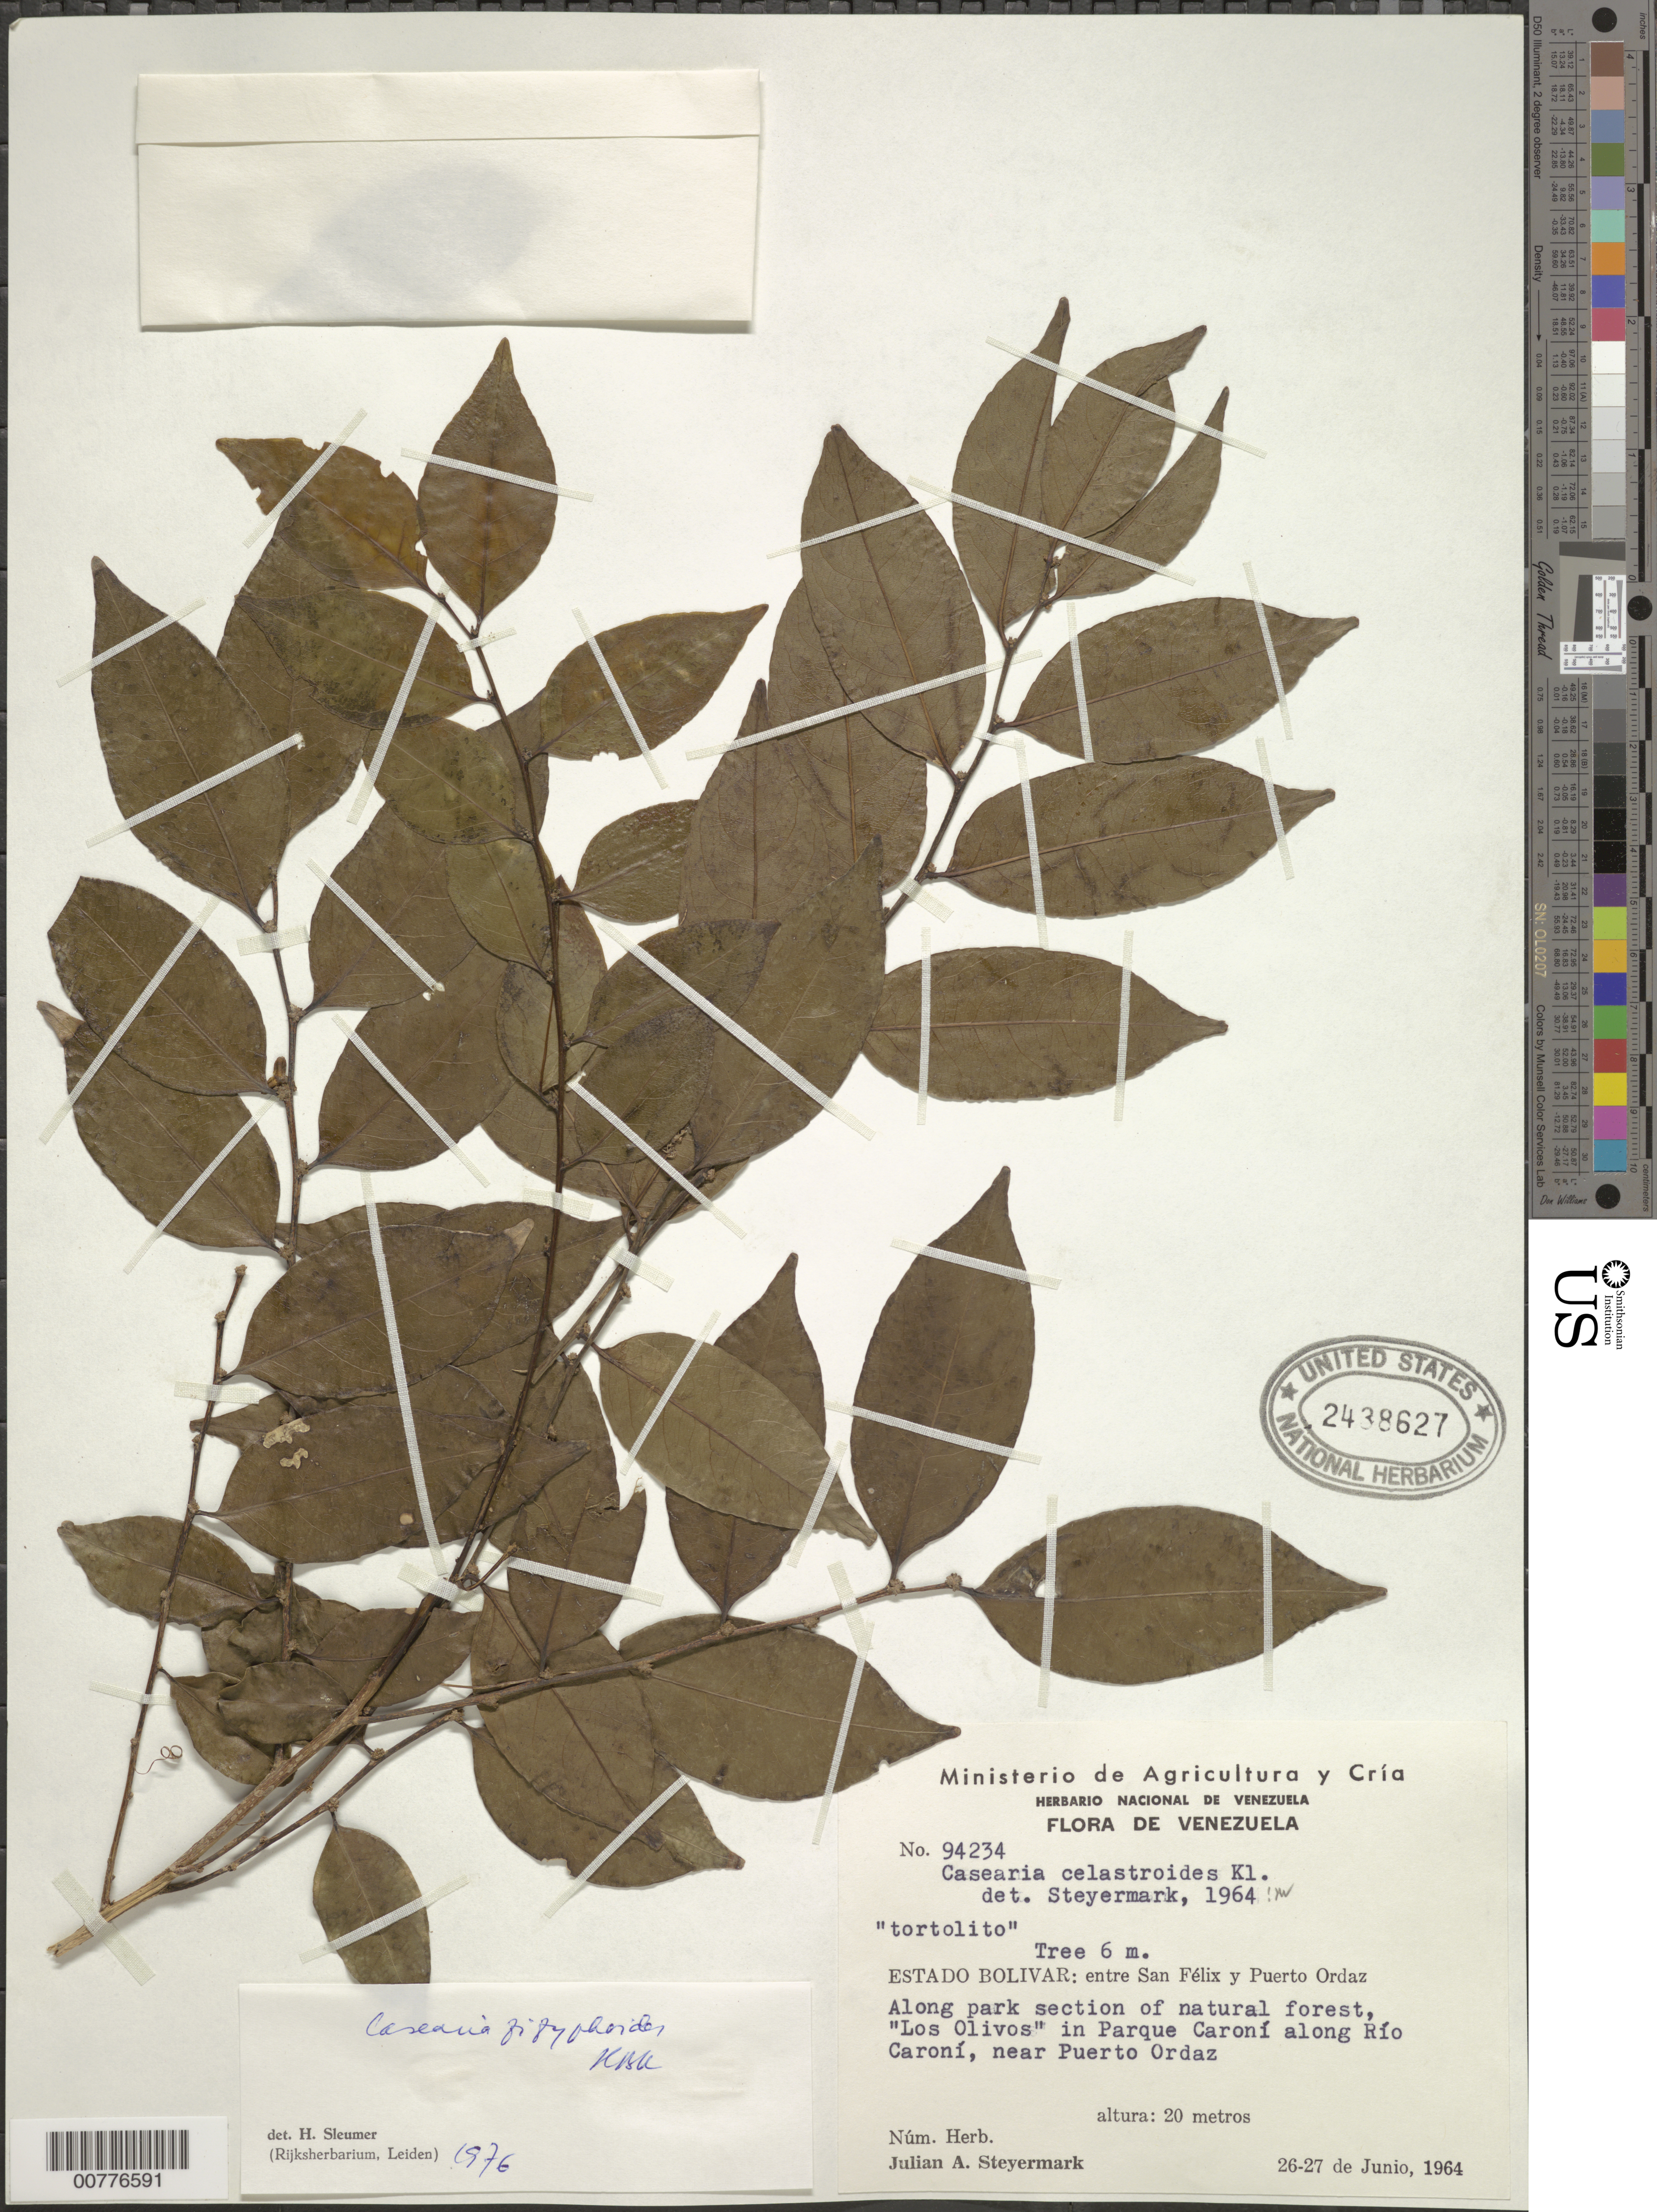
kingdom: Plantae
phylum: Tracheophyta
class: Magnoliopsida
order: Malpighiales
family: Salicaceae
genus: Casearia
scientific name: Casearia zizyphoides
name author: Kunth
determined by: Sleumer, H. O.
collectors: J. Steyermark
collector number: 94234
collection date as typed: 26-Jun-64 to 27-Jun-64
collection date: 1964-06-26/1964-06-27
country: Venezuela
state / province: Bolívar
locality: San Félix to Puerto Ordaz; "Los Olivos" (Olive trees), Parque Caroní along Río Caroní, near Puerto Ordaz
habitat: Along park section of natural forest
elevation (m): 20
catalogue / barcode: US 2438627